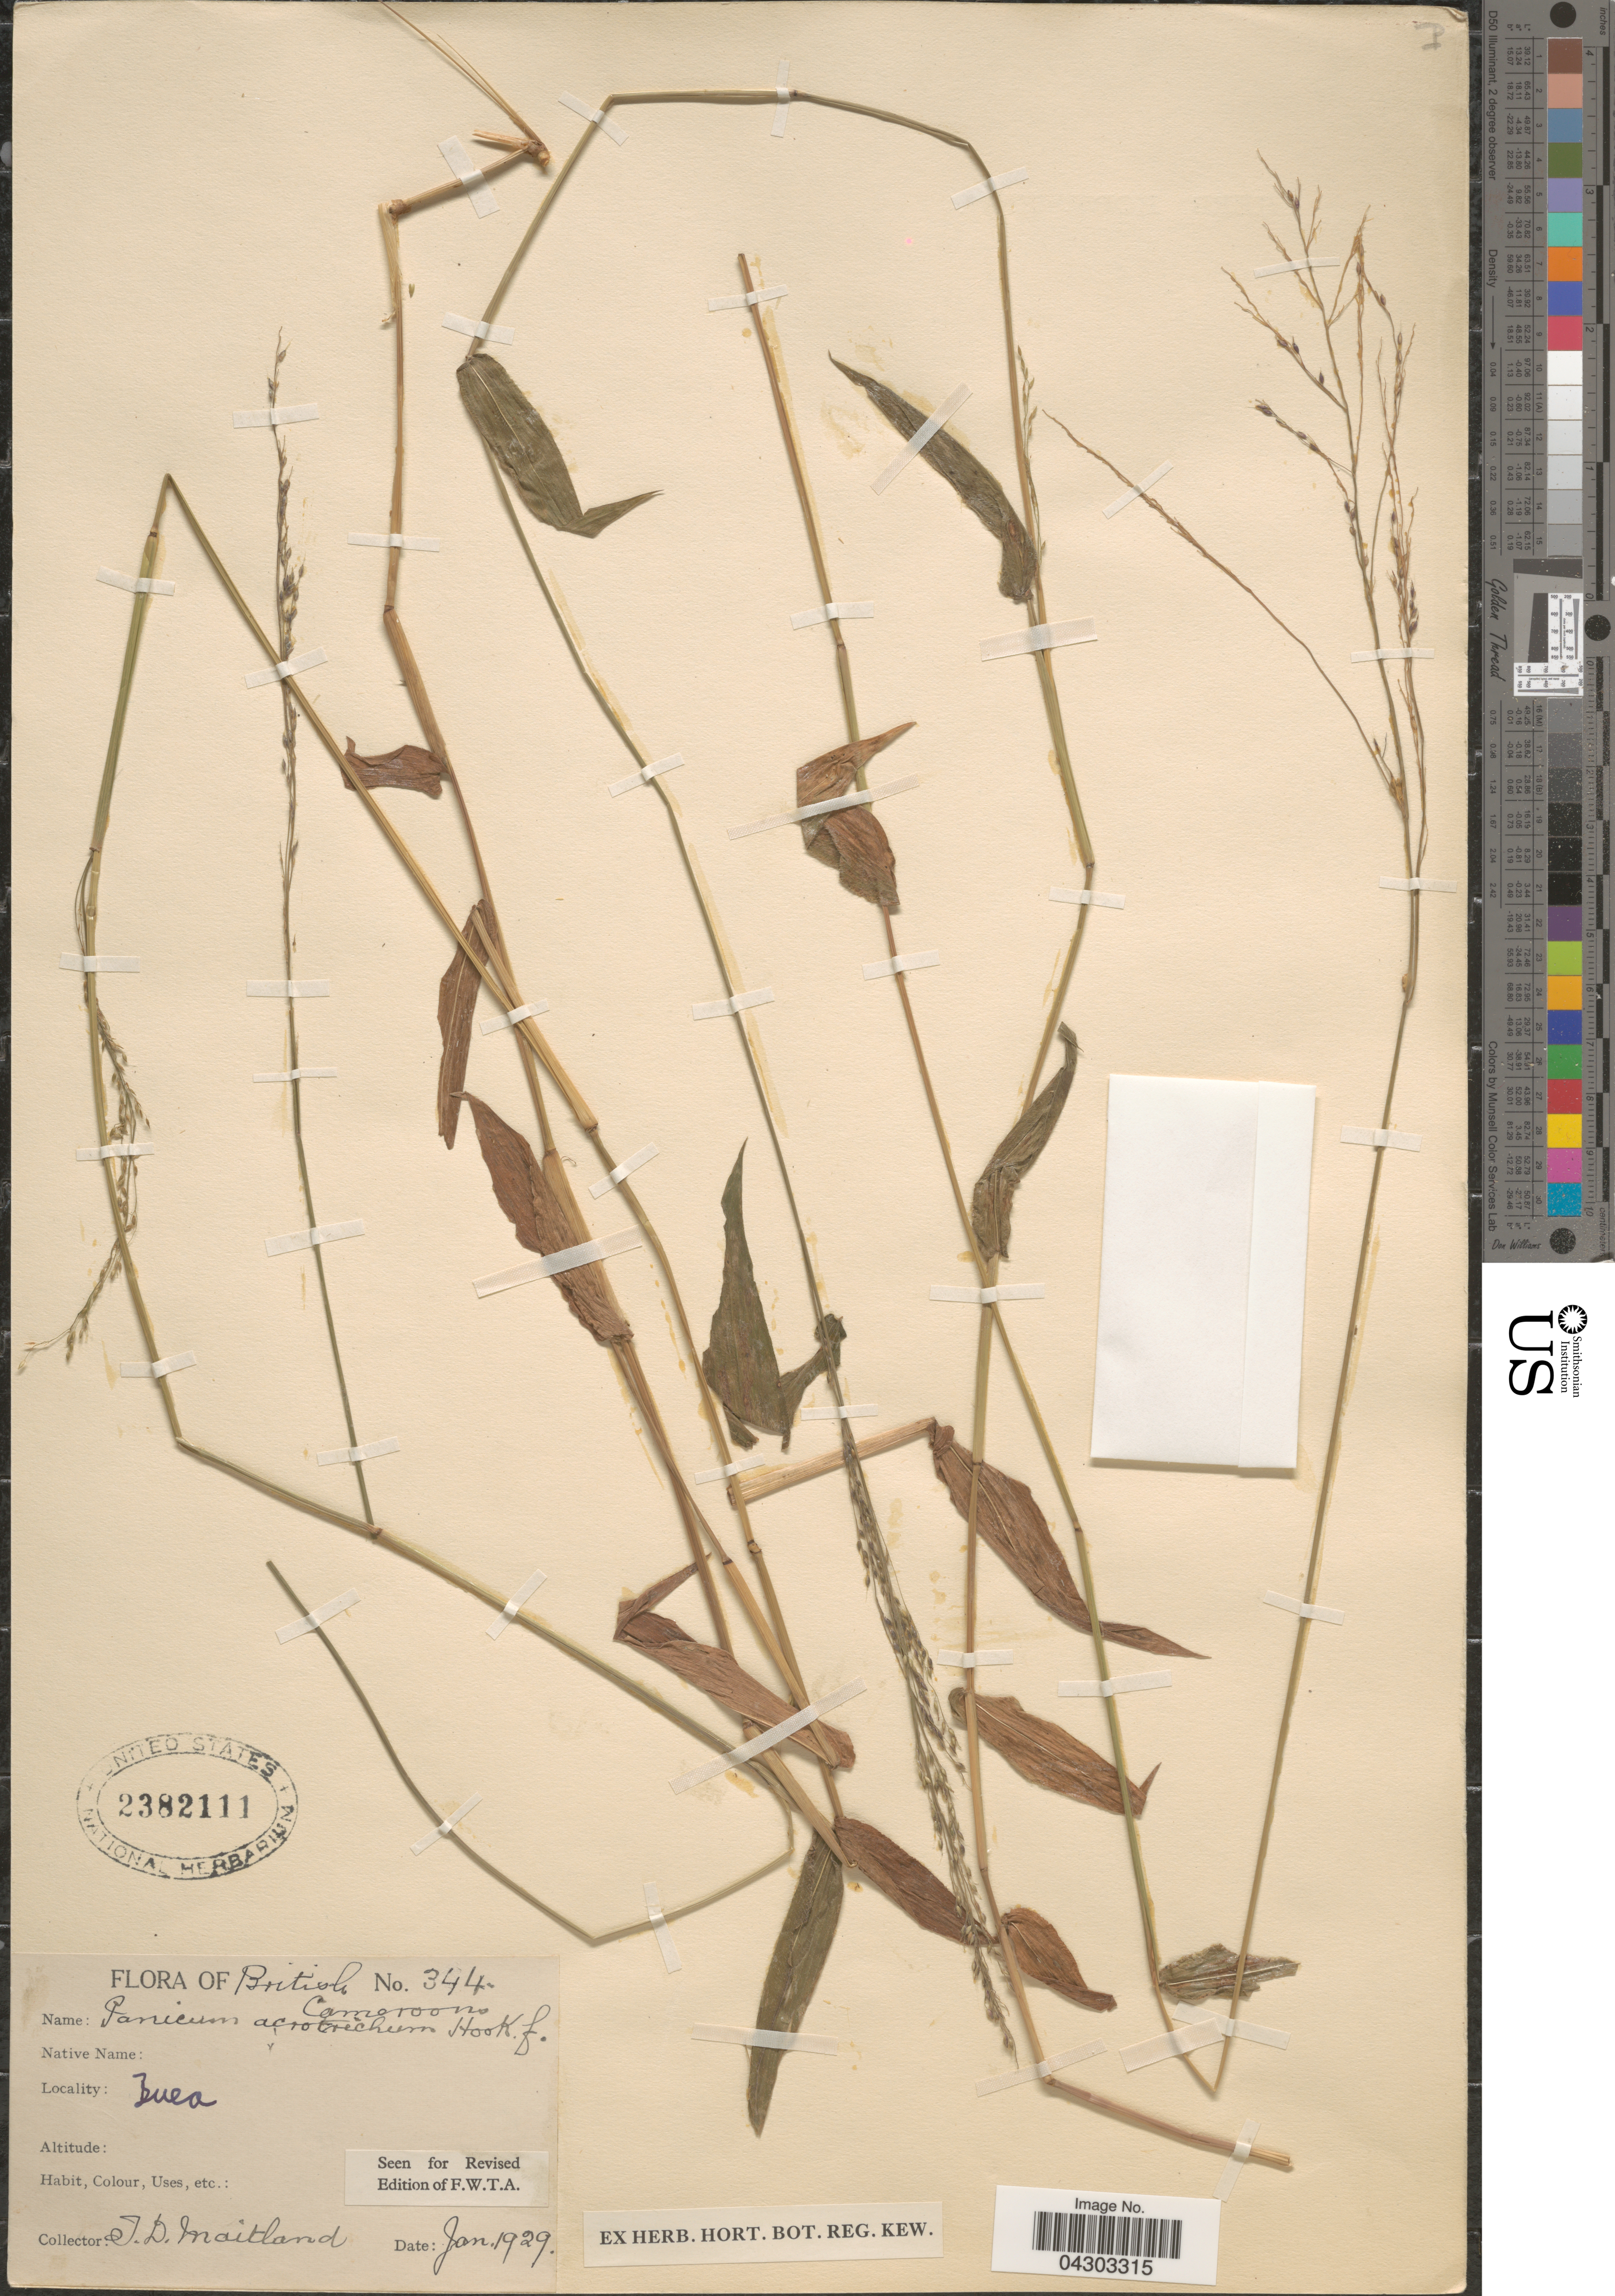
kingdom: Plantae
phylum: Tracheophyta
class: Liliopsida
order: Poales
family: Poaceae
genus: Panicum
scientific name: Panicum acrotrichum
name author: Hook. f.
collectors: T. Maitland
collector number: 344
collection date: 1929-01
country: Cameroon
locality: British Cameroon. Buea.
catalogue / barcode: US 2382111